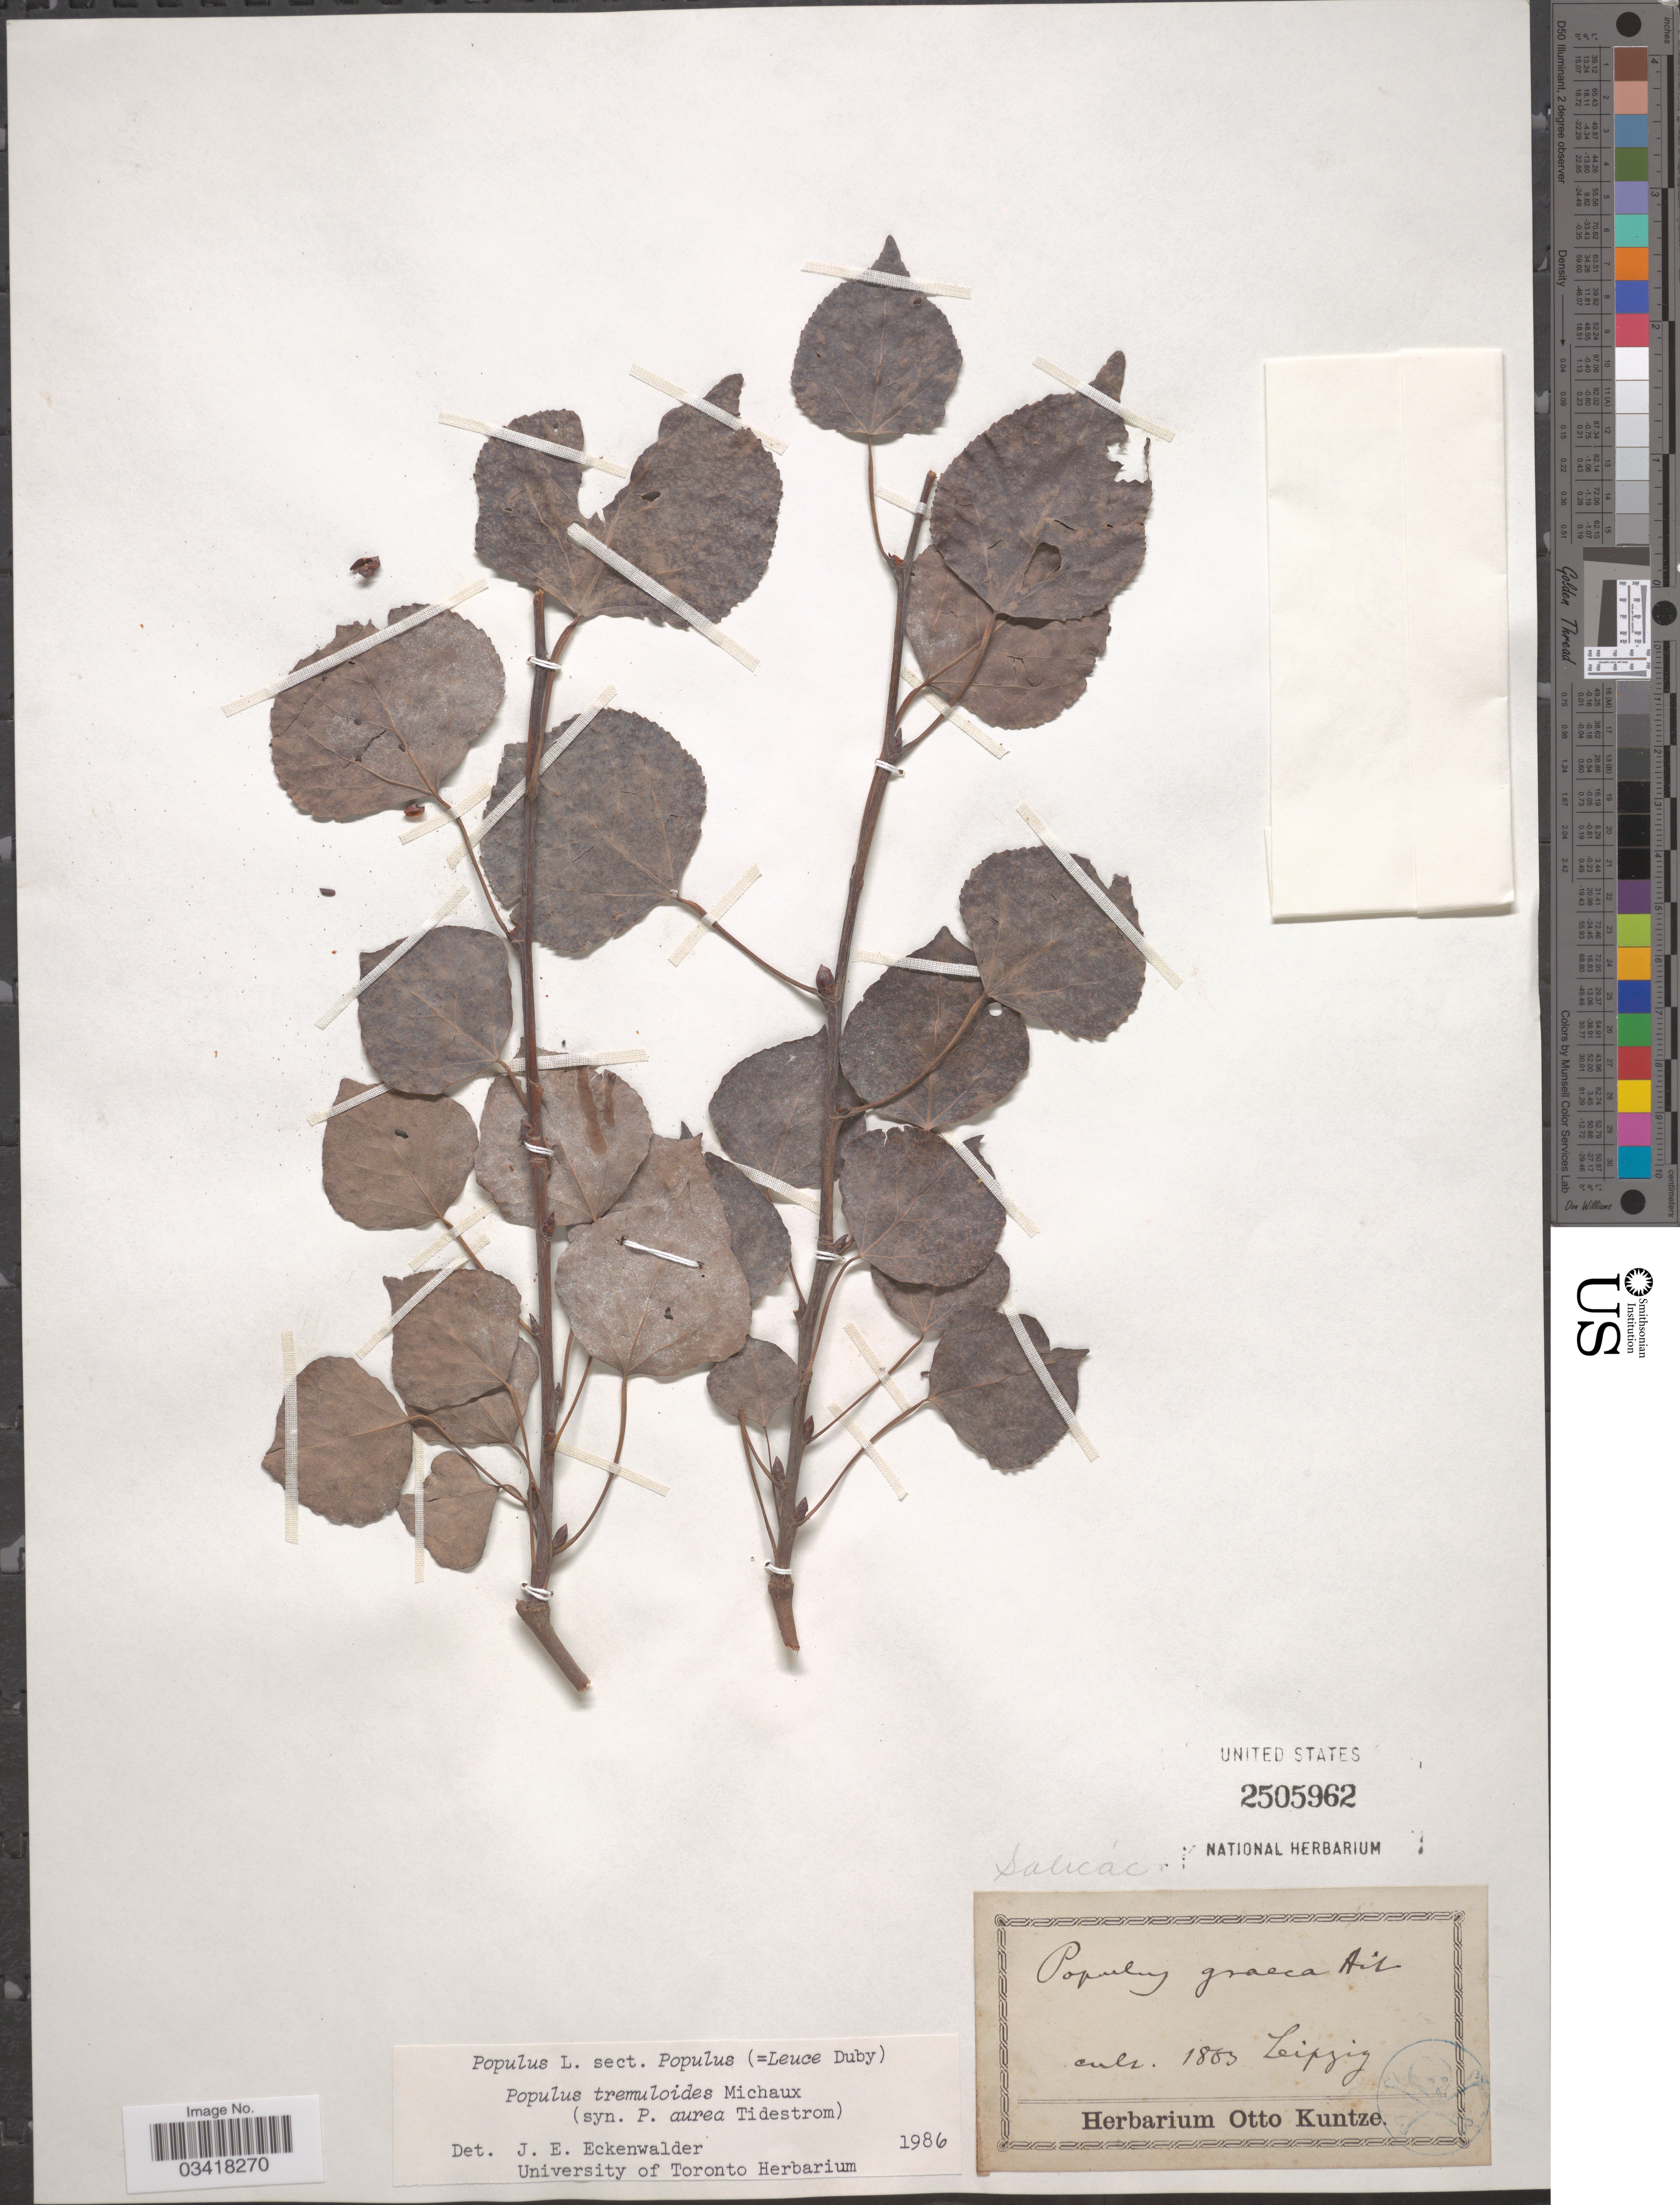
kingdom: Plantae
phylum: Tracheophyta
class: Magnoliopsida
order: Malpighiales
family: Salicaceae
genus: Populus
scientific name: Populus tremuloides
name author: Michx.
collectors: ex herb. Otto Kuntze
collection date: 1863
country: Germany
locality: Leipzig.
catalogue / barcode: US 2505962